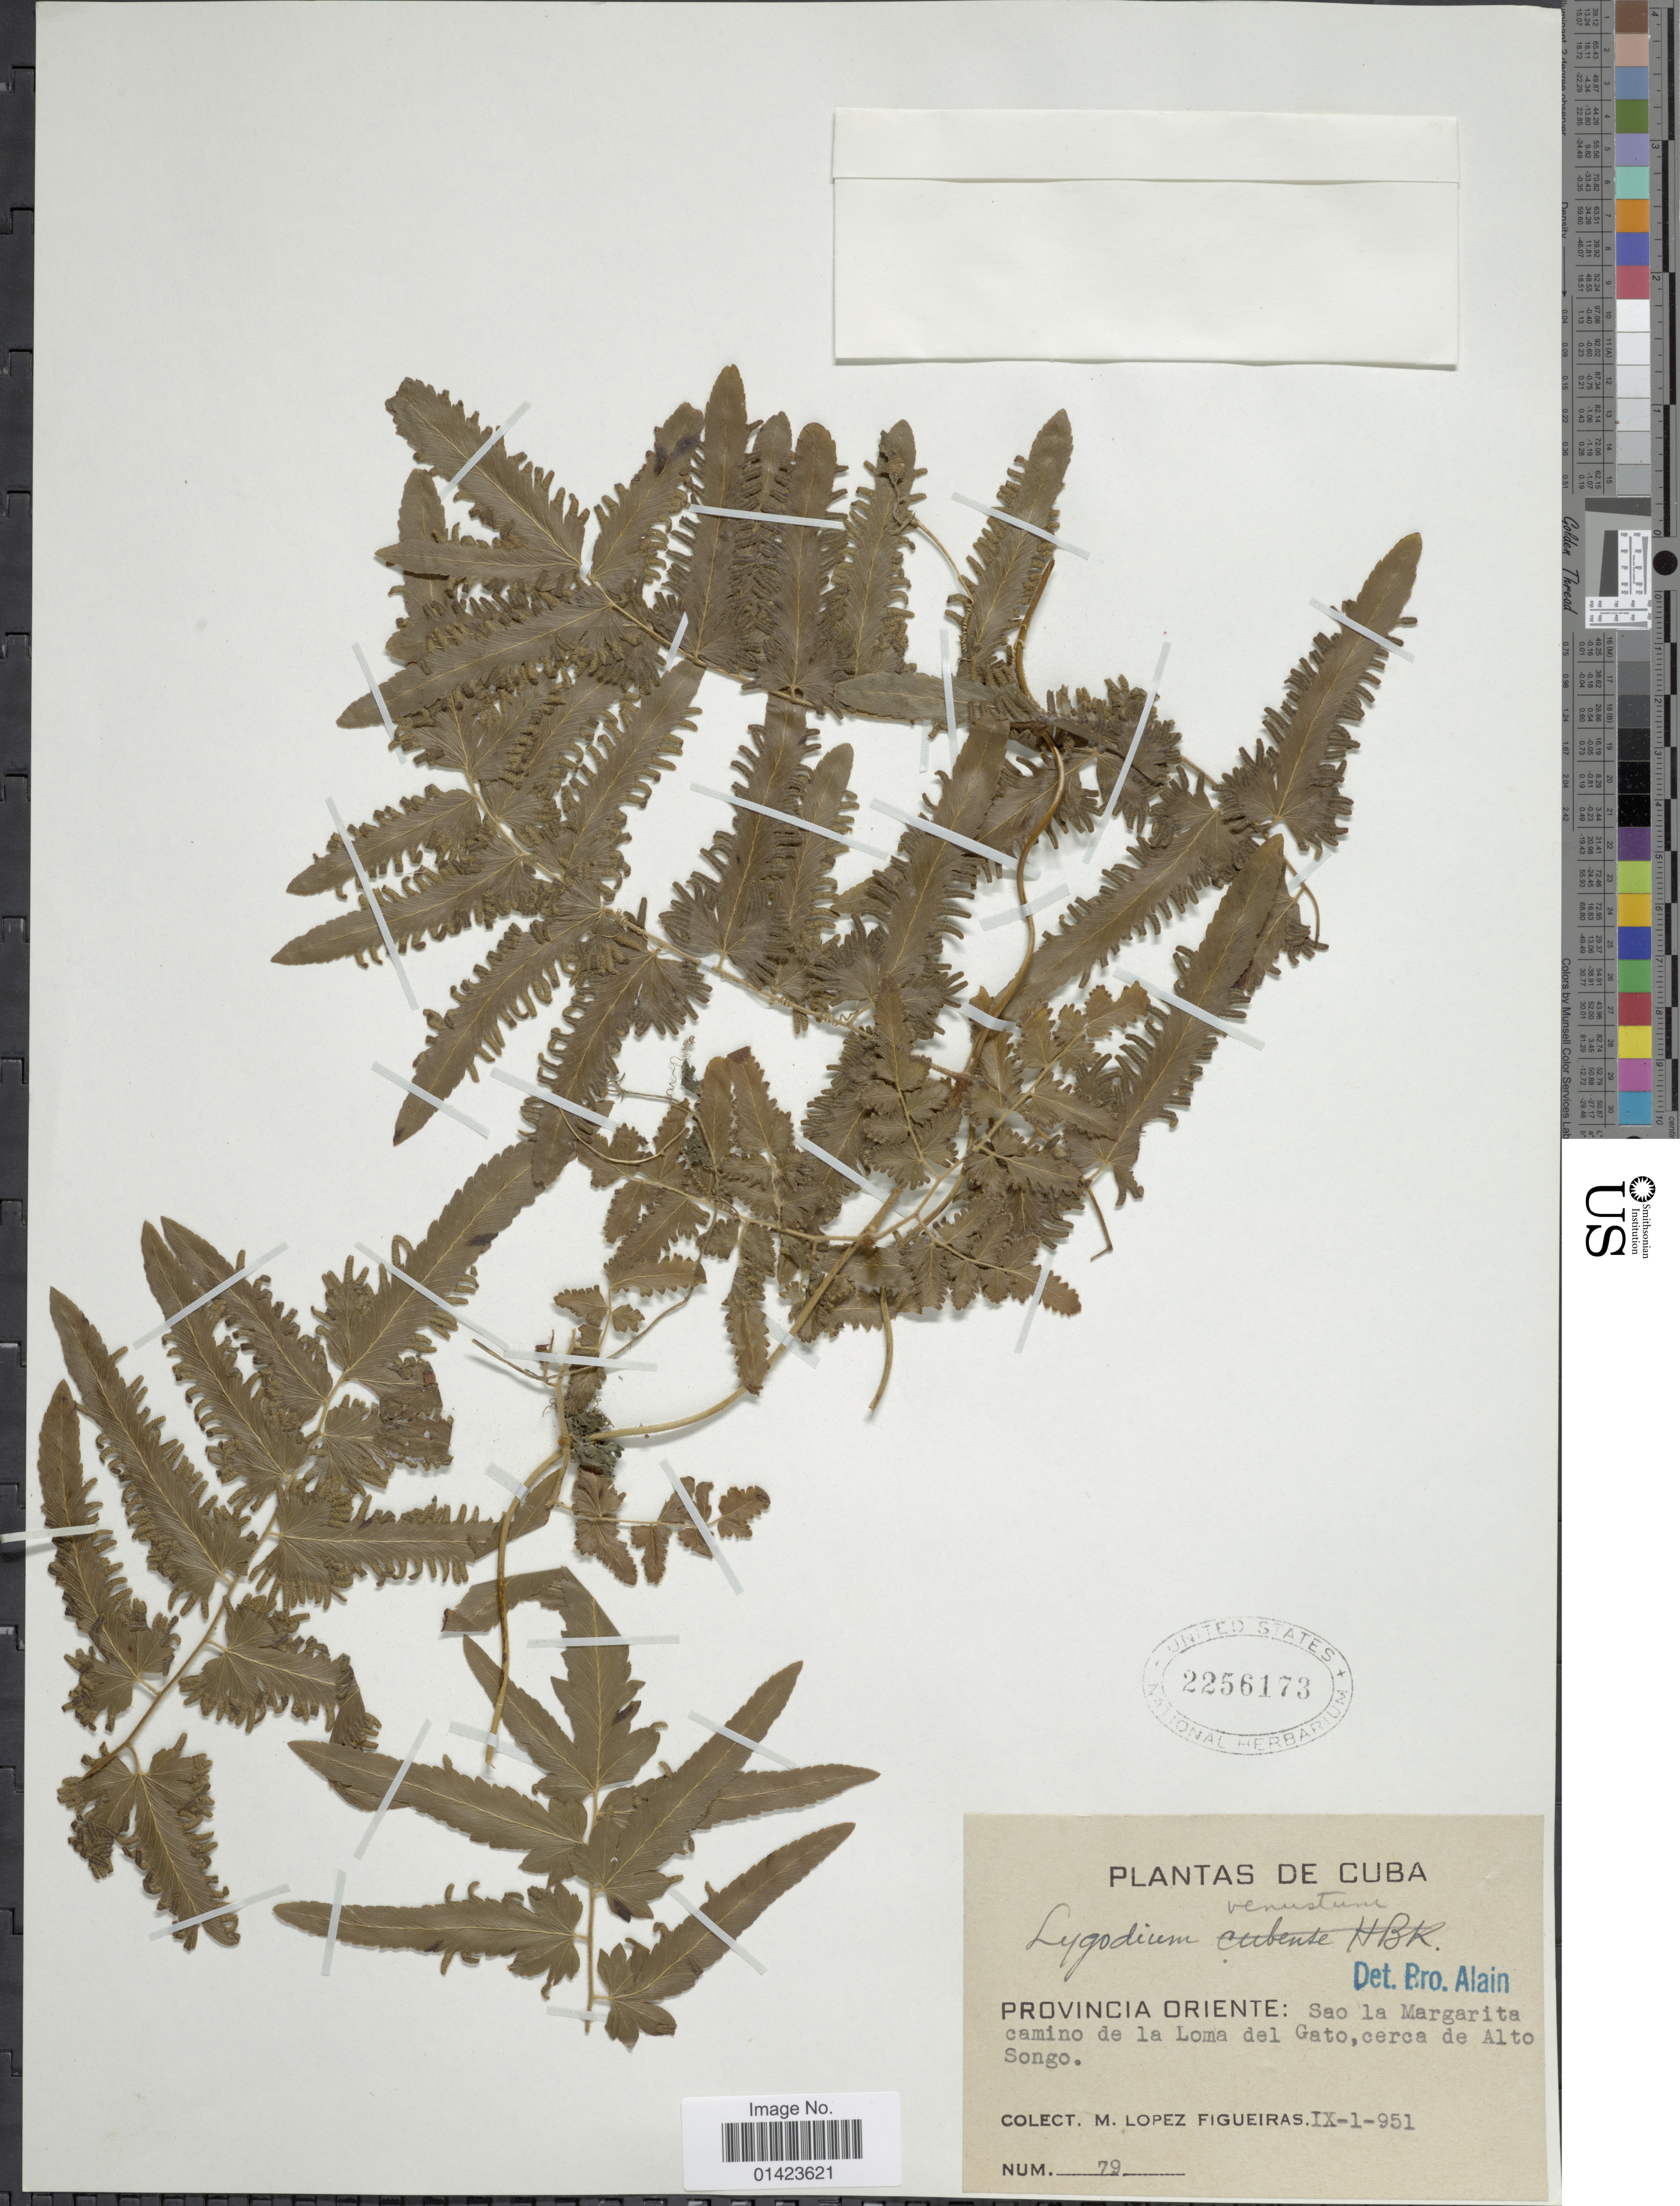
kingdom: Plantae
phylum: Tracheophyta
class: Polypodiopsida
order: Schizaeales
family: Lygodiaceae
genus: Lygodium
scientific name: Lygodium venustum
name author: Sw.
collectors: M. López Figueiras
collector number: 79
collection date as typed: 951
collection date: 1951-09-01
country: Cuba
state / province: Oriente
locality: Provincia Oriente: Sao la Margarito camino de la Loma del Gato, cerca de Alto Songo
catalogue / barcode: US 2256173